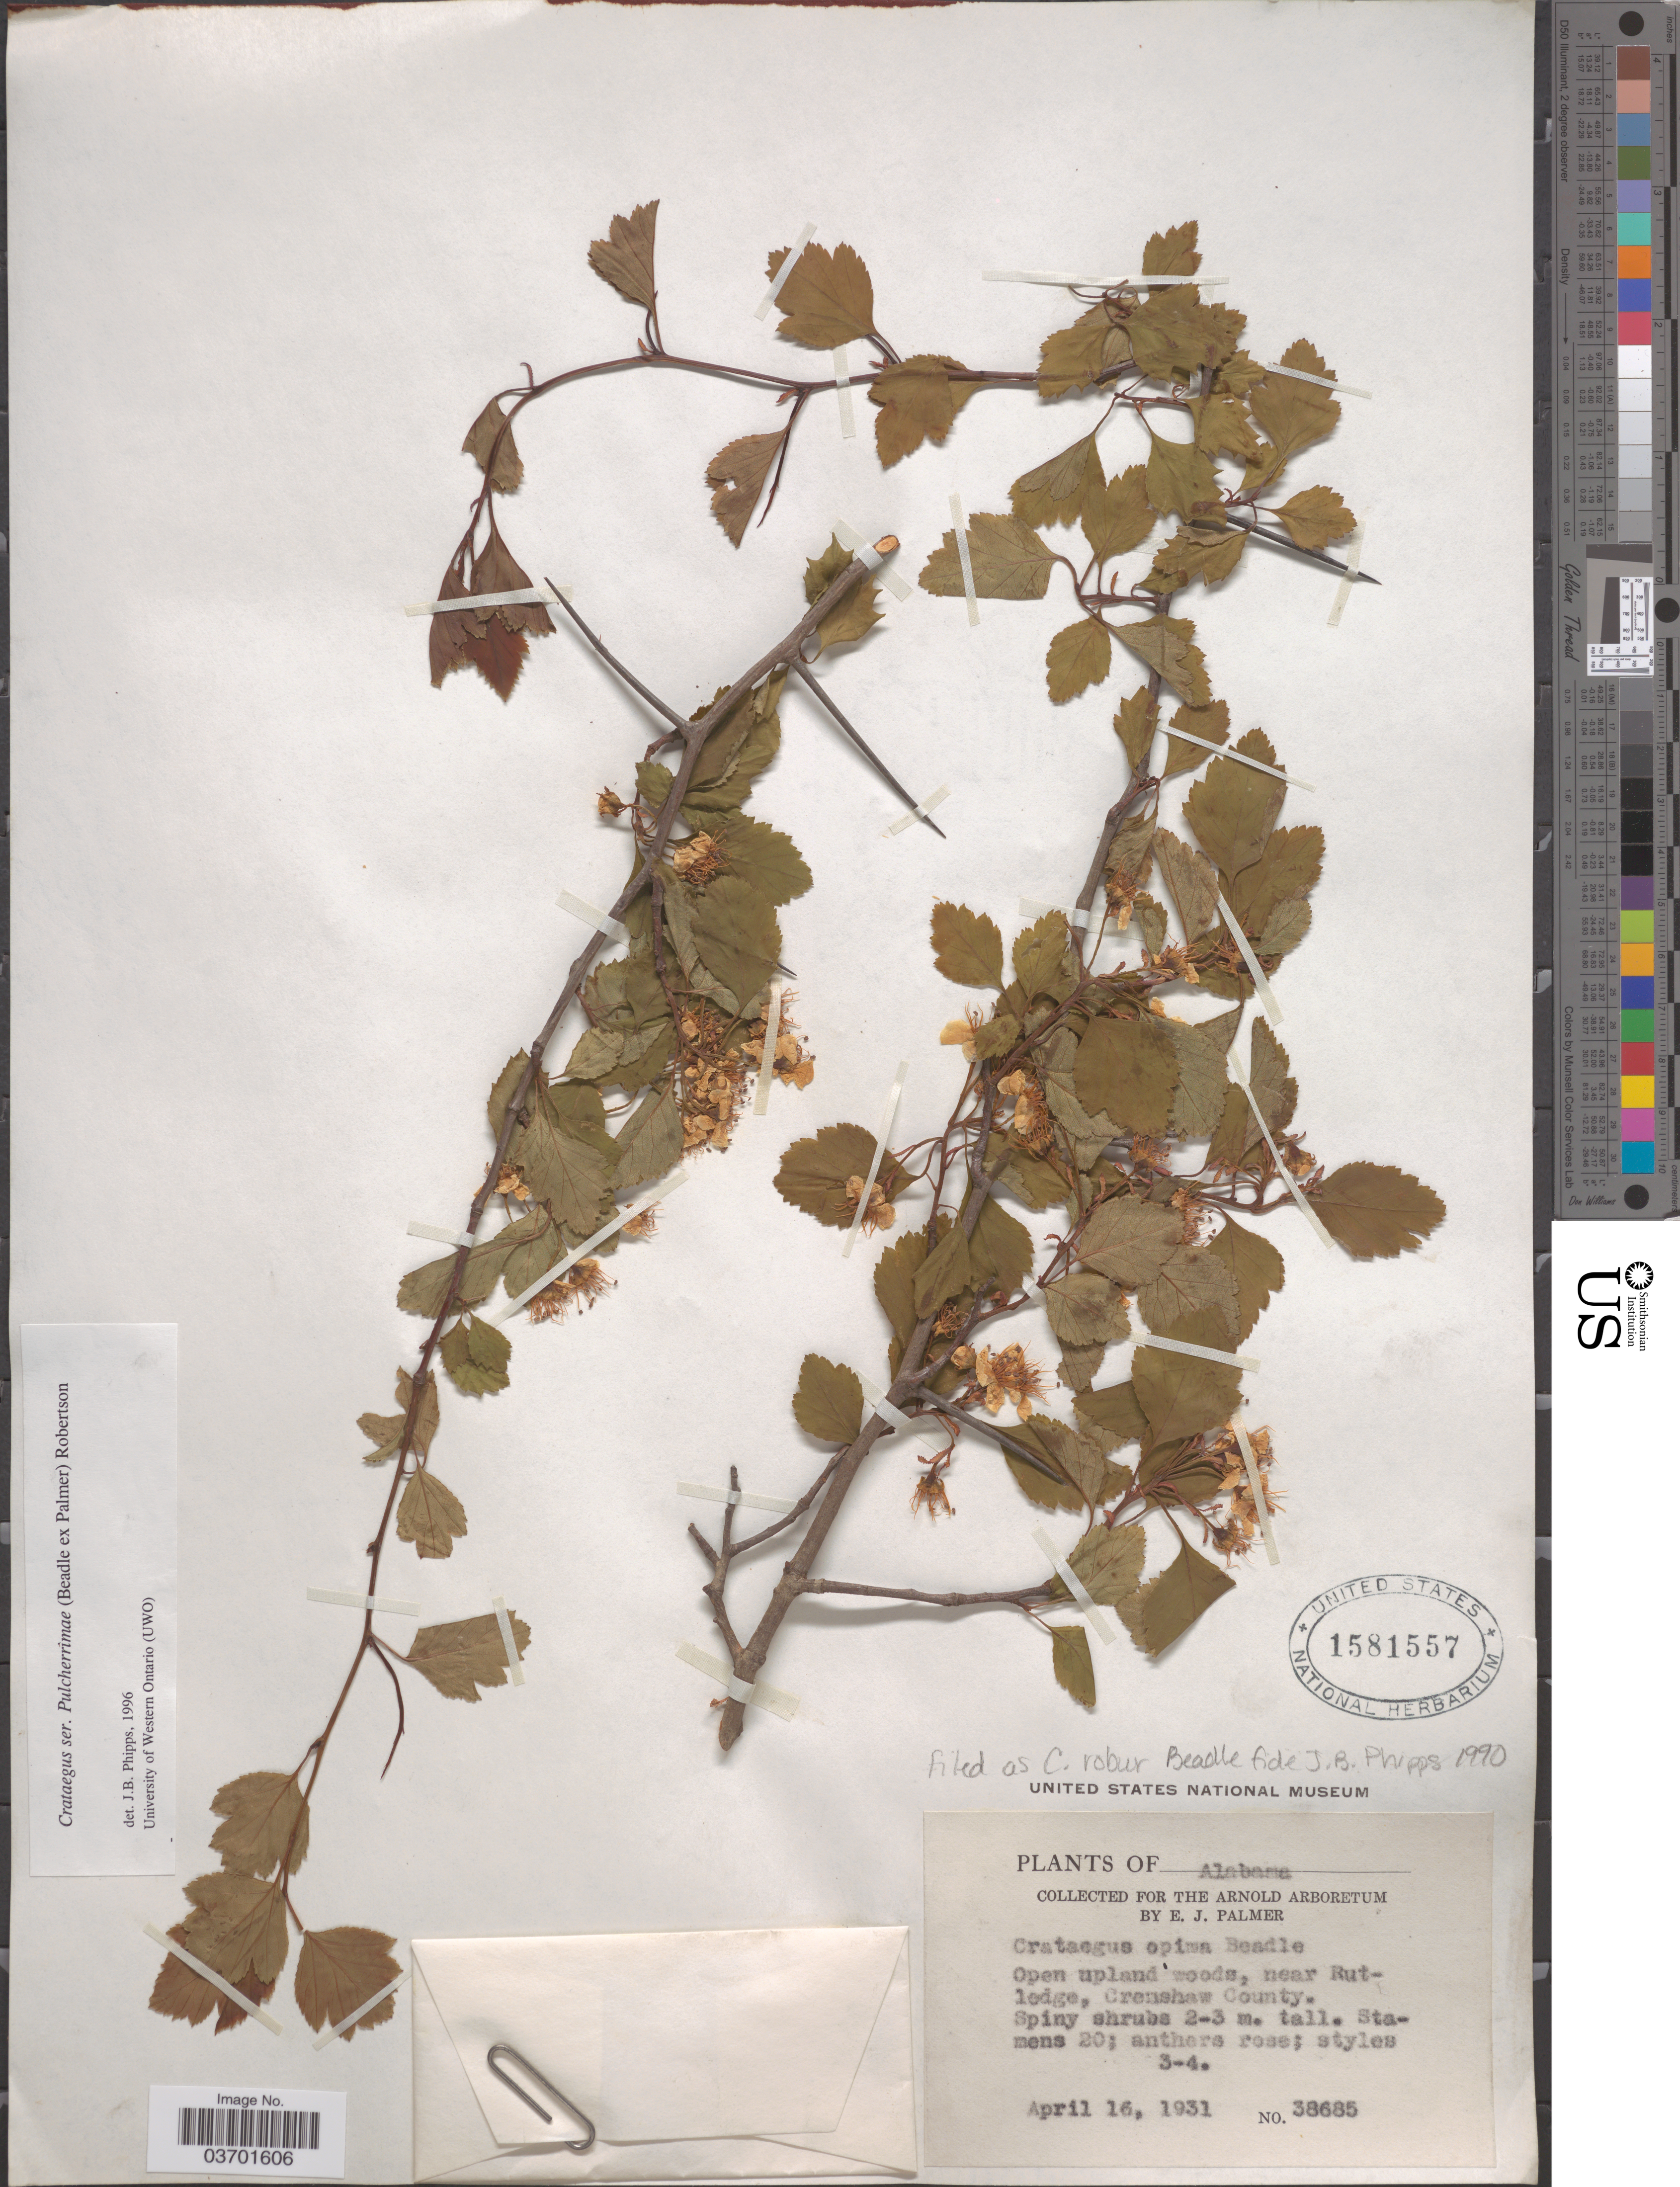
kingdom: Plantae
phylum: Tracheophyta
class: Magnoliopsida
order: Rosales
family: Rosaceae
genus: Crataegus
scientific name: Crataegus robur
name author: Beadle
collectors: E. J. Palmer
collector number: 38685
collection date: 1931-04-16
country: United States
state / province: Alabama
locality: Open upland woods, near Rutledge, Crenshaw County.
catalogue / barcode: US 1581557